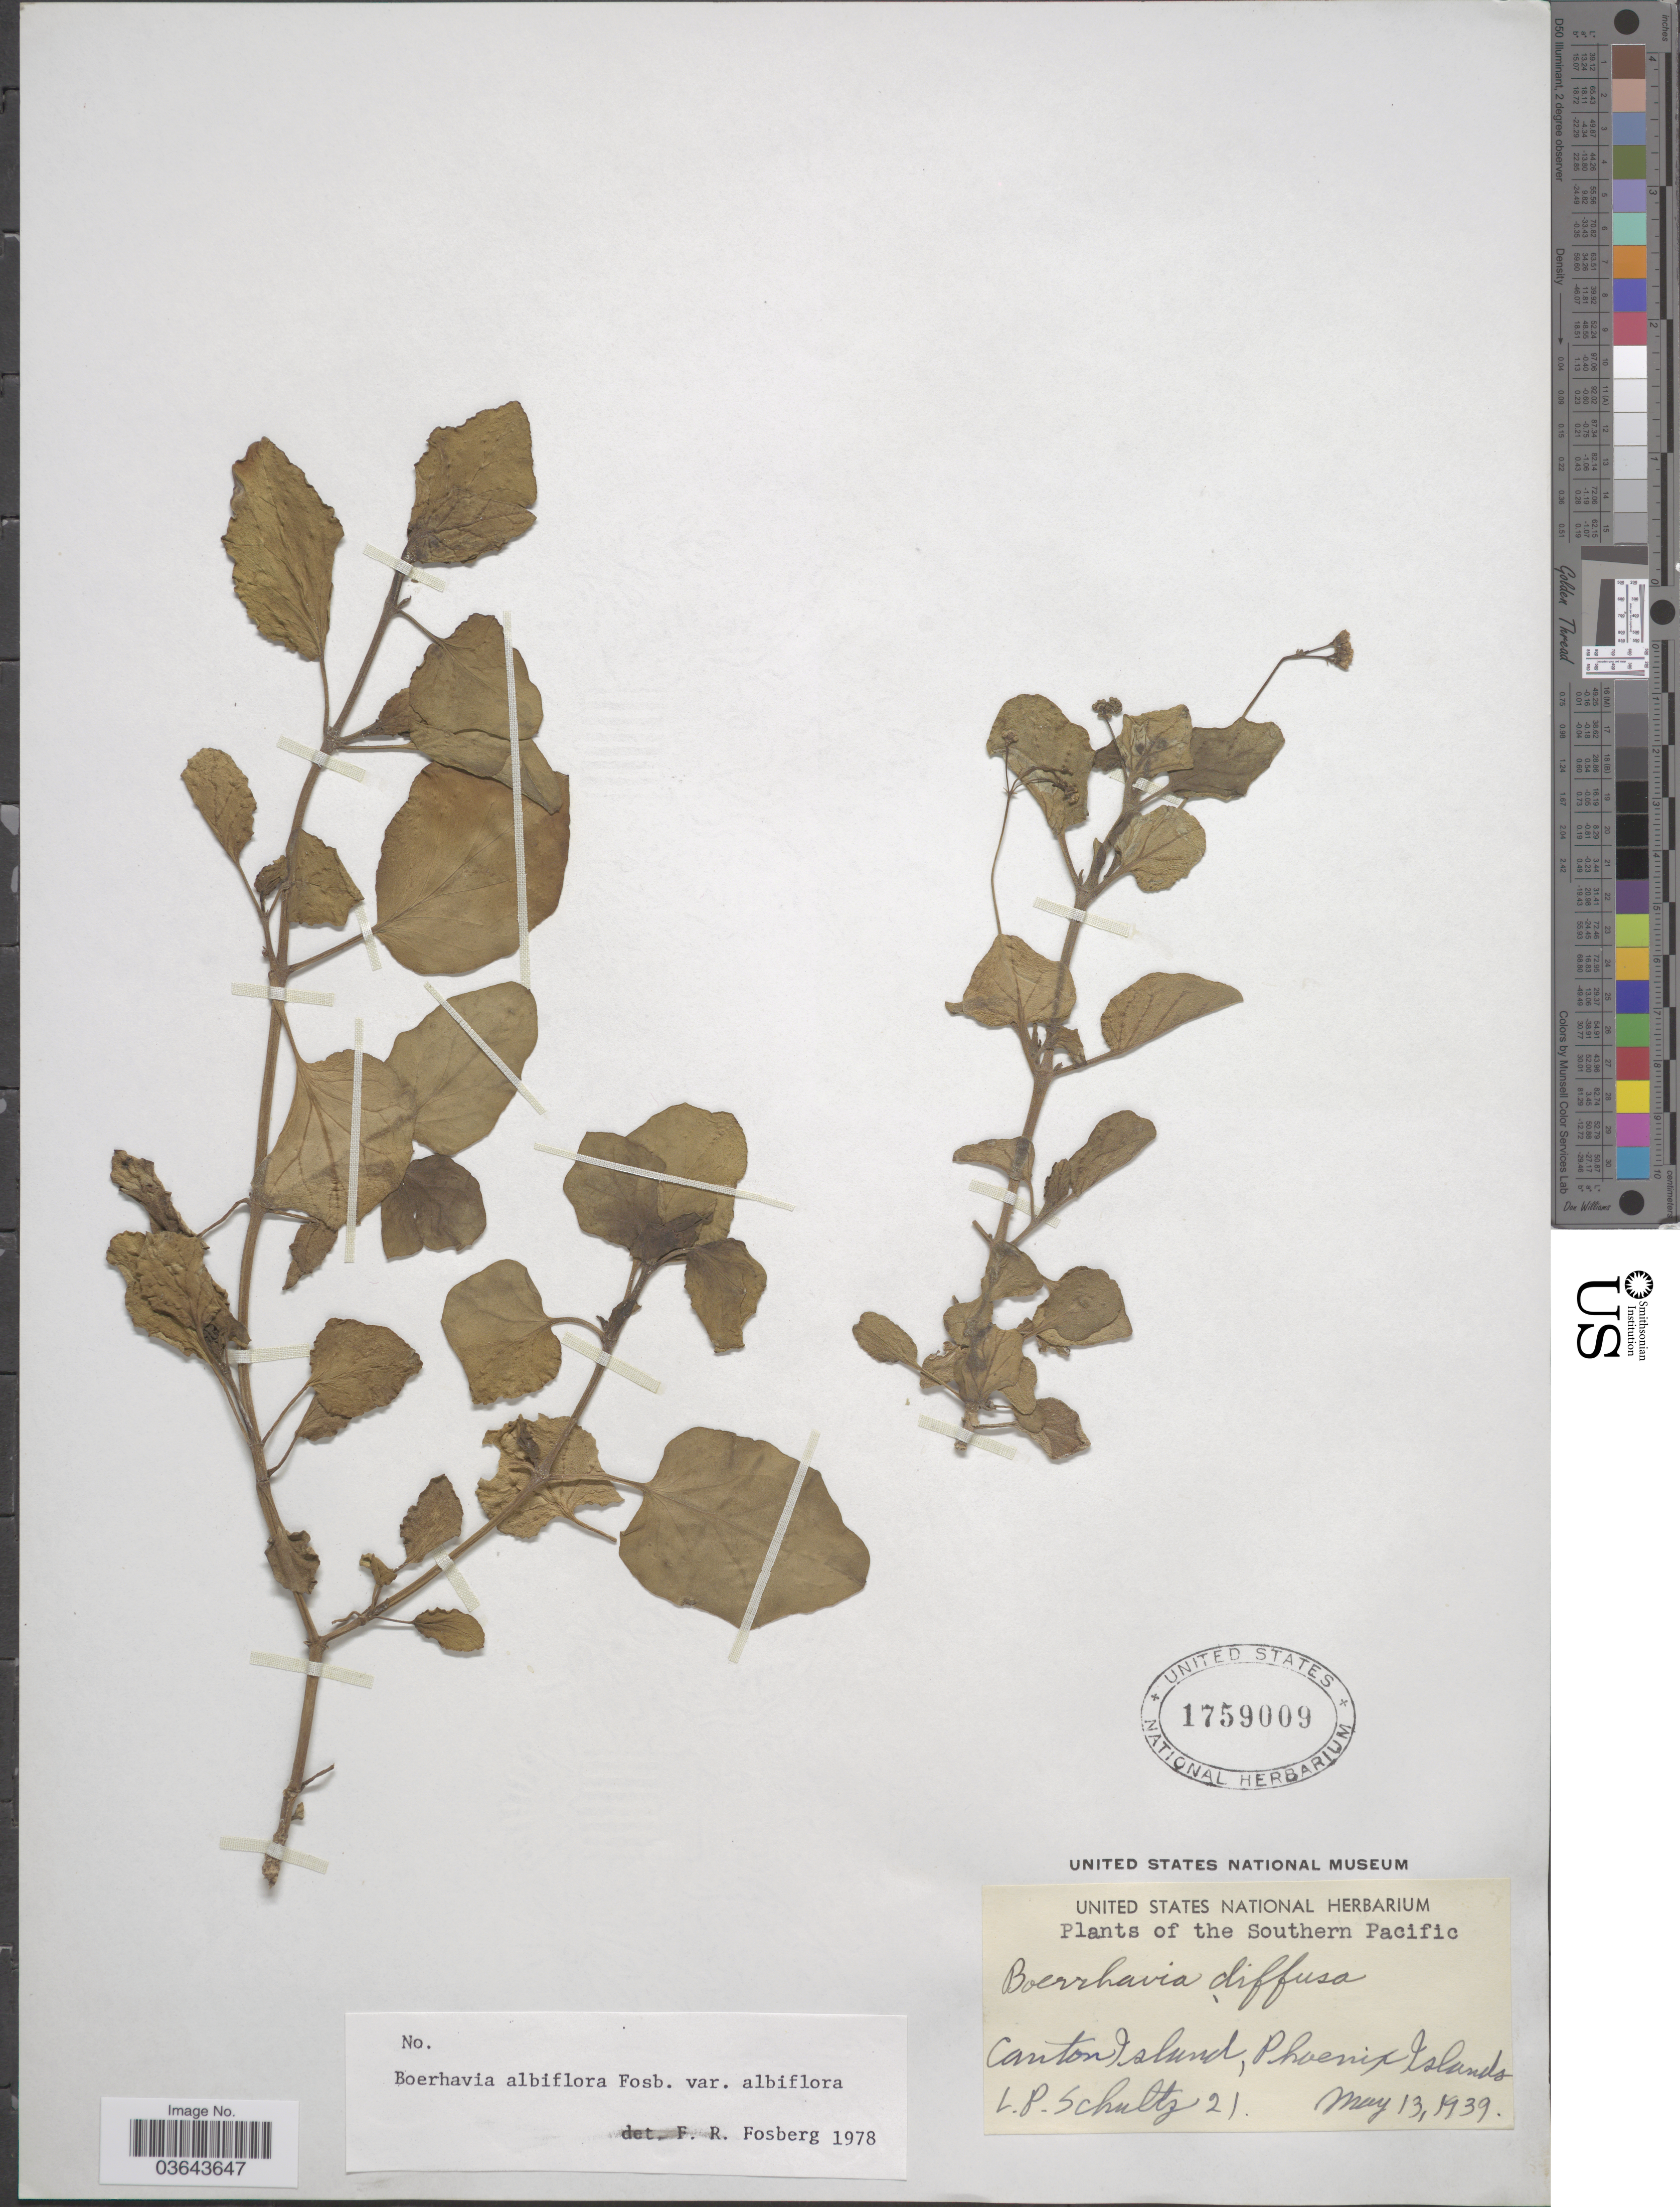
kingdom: Plantae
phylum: Tracheophyta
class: Magnoliopsida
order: Caryophyllales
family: Nyctaginaceae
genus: Boerhavia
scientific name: Boerhavia albiflora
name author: Fosberg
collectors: L. P. Schultz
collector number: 21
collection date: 1939-05-13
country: Kiribati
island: Kanton [Canton] Atoll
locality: Southern Pacific. Canton Island, Phoenix Islands.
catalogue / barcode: US 1759009